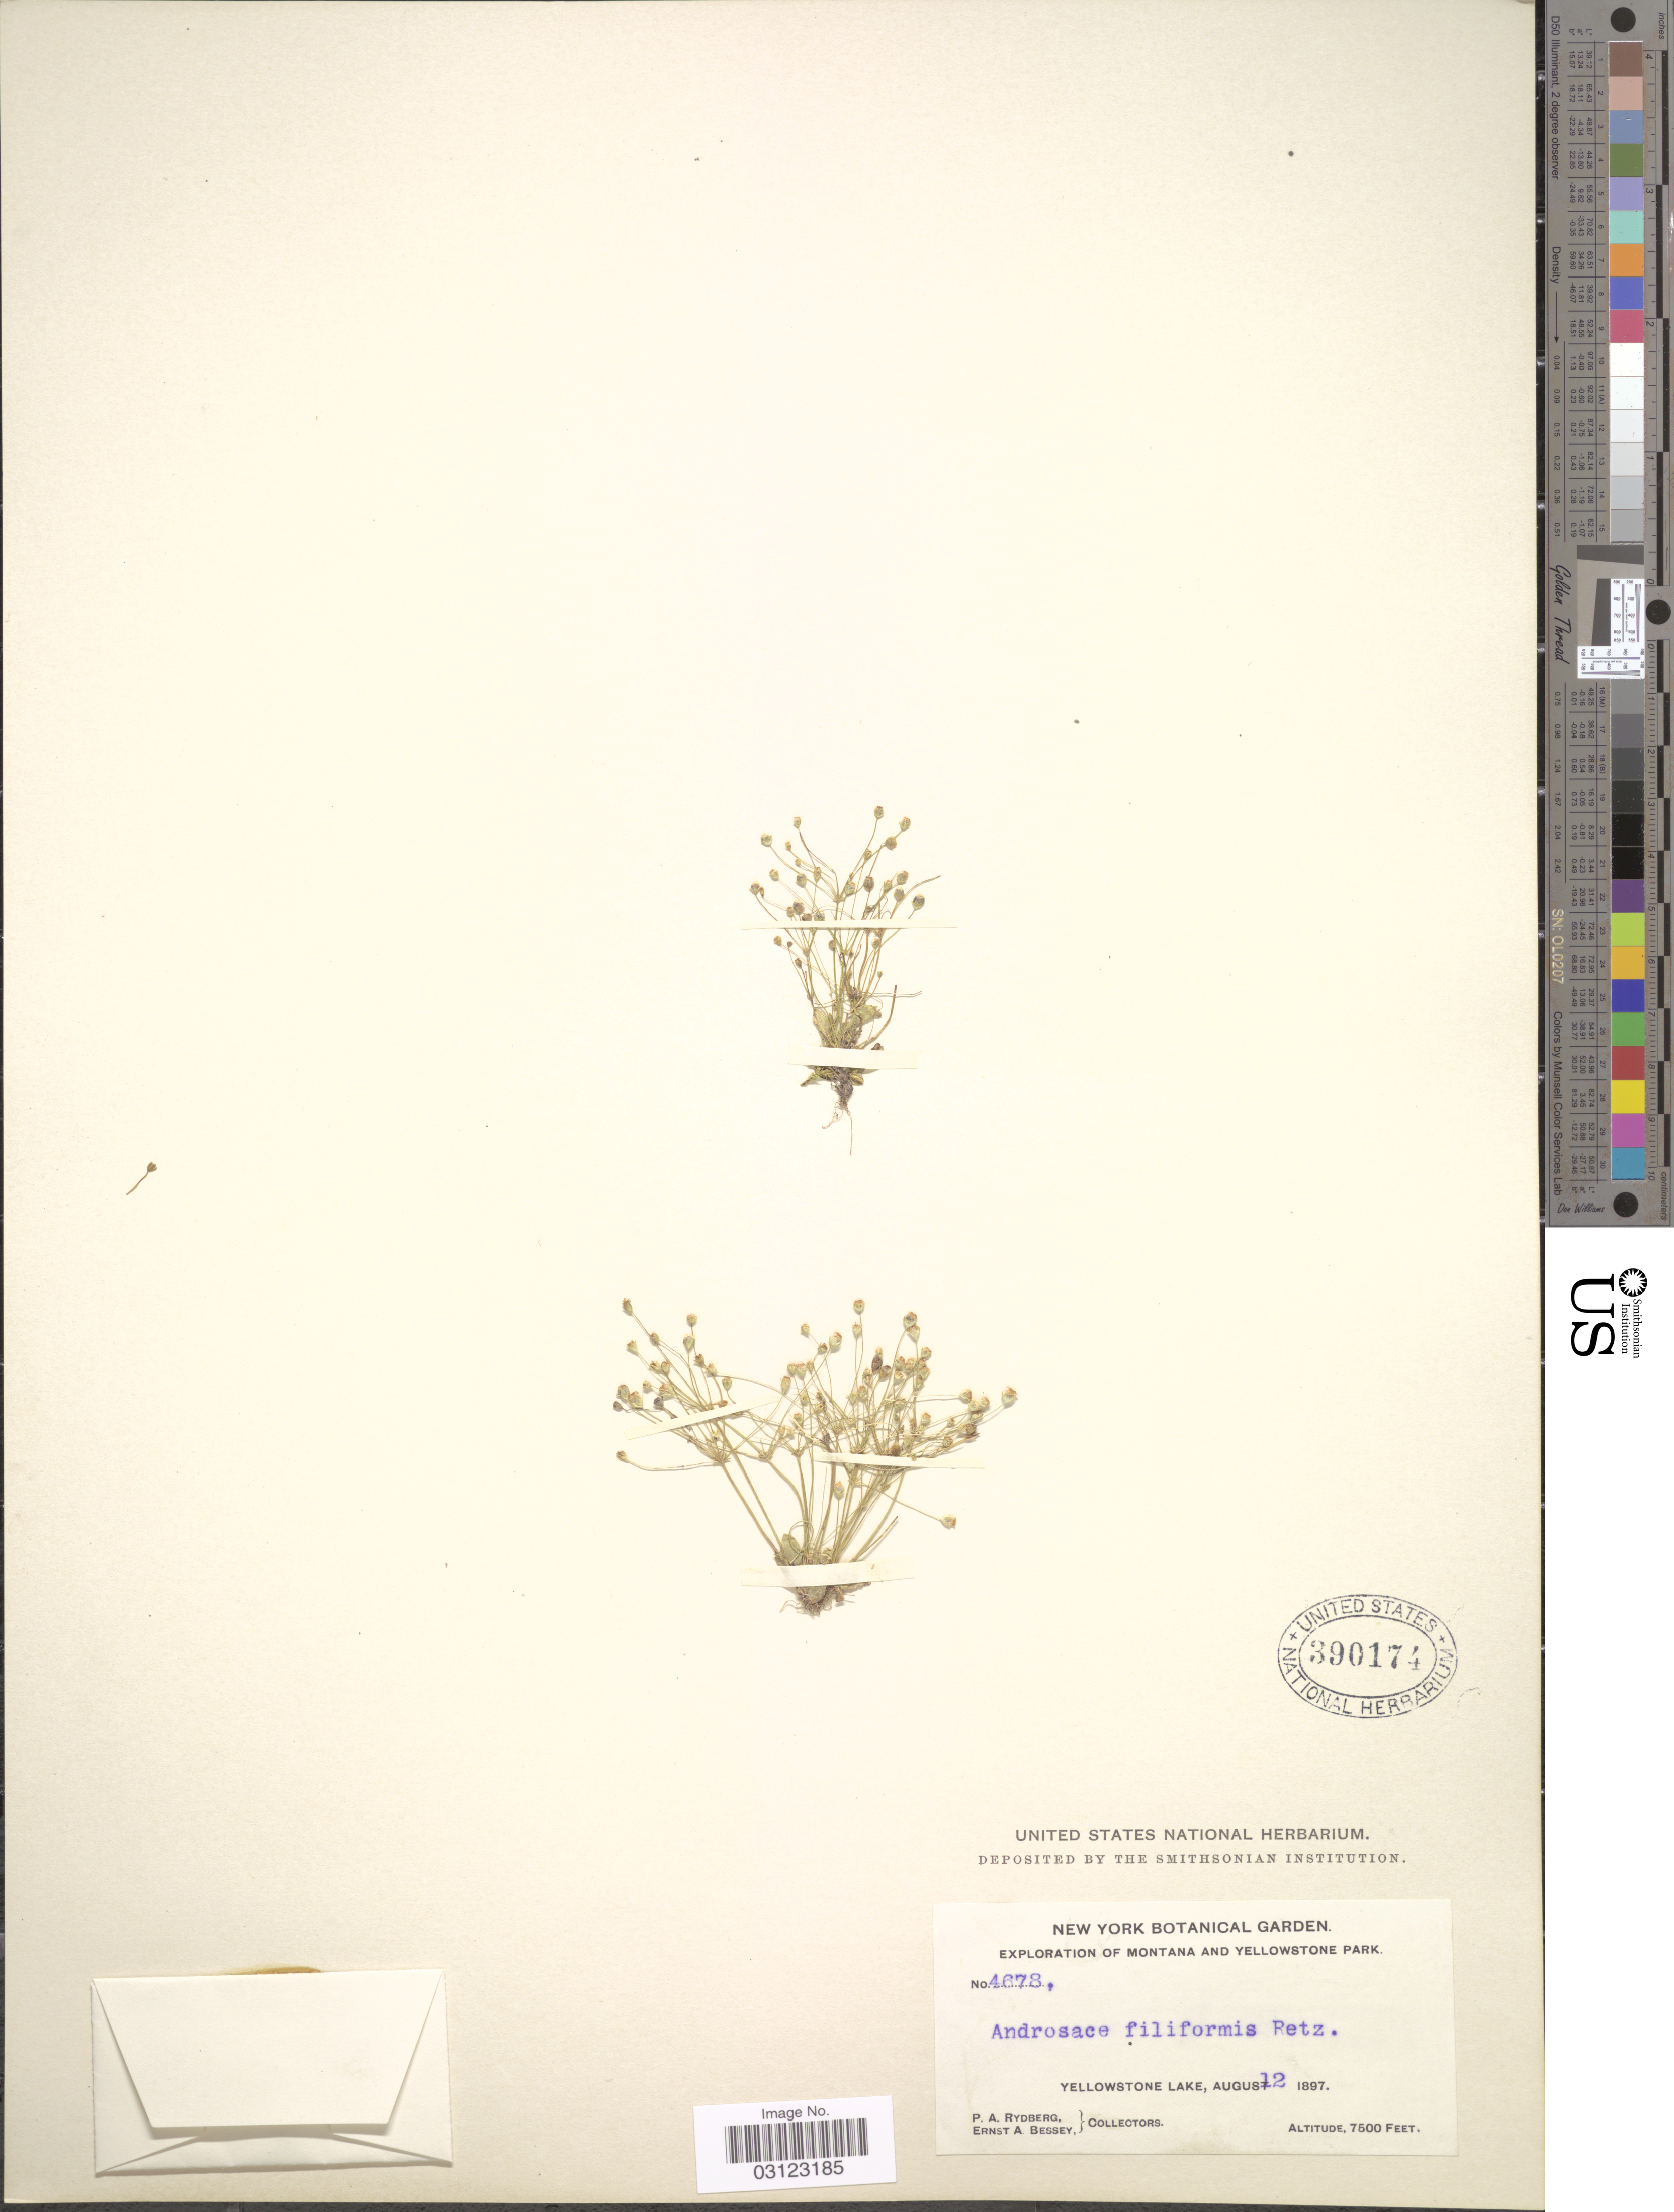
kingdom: Plantae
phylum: Tracheophyta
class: Magnoliopsida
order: Ericales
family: Primulaceae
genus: Androsace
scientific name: Androsace filiformis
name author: Retz.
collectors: P. A. Rydberg & E. A. Bessey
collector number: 4678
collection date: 1897-08-12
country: United States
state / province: Wyoming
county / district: Park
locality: Yellowstone Park. Yellowstone Lake.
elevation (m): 2286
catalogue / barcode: US 390174